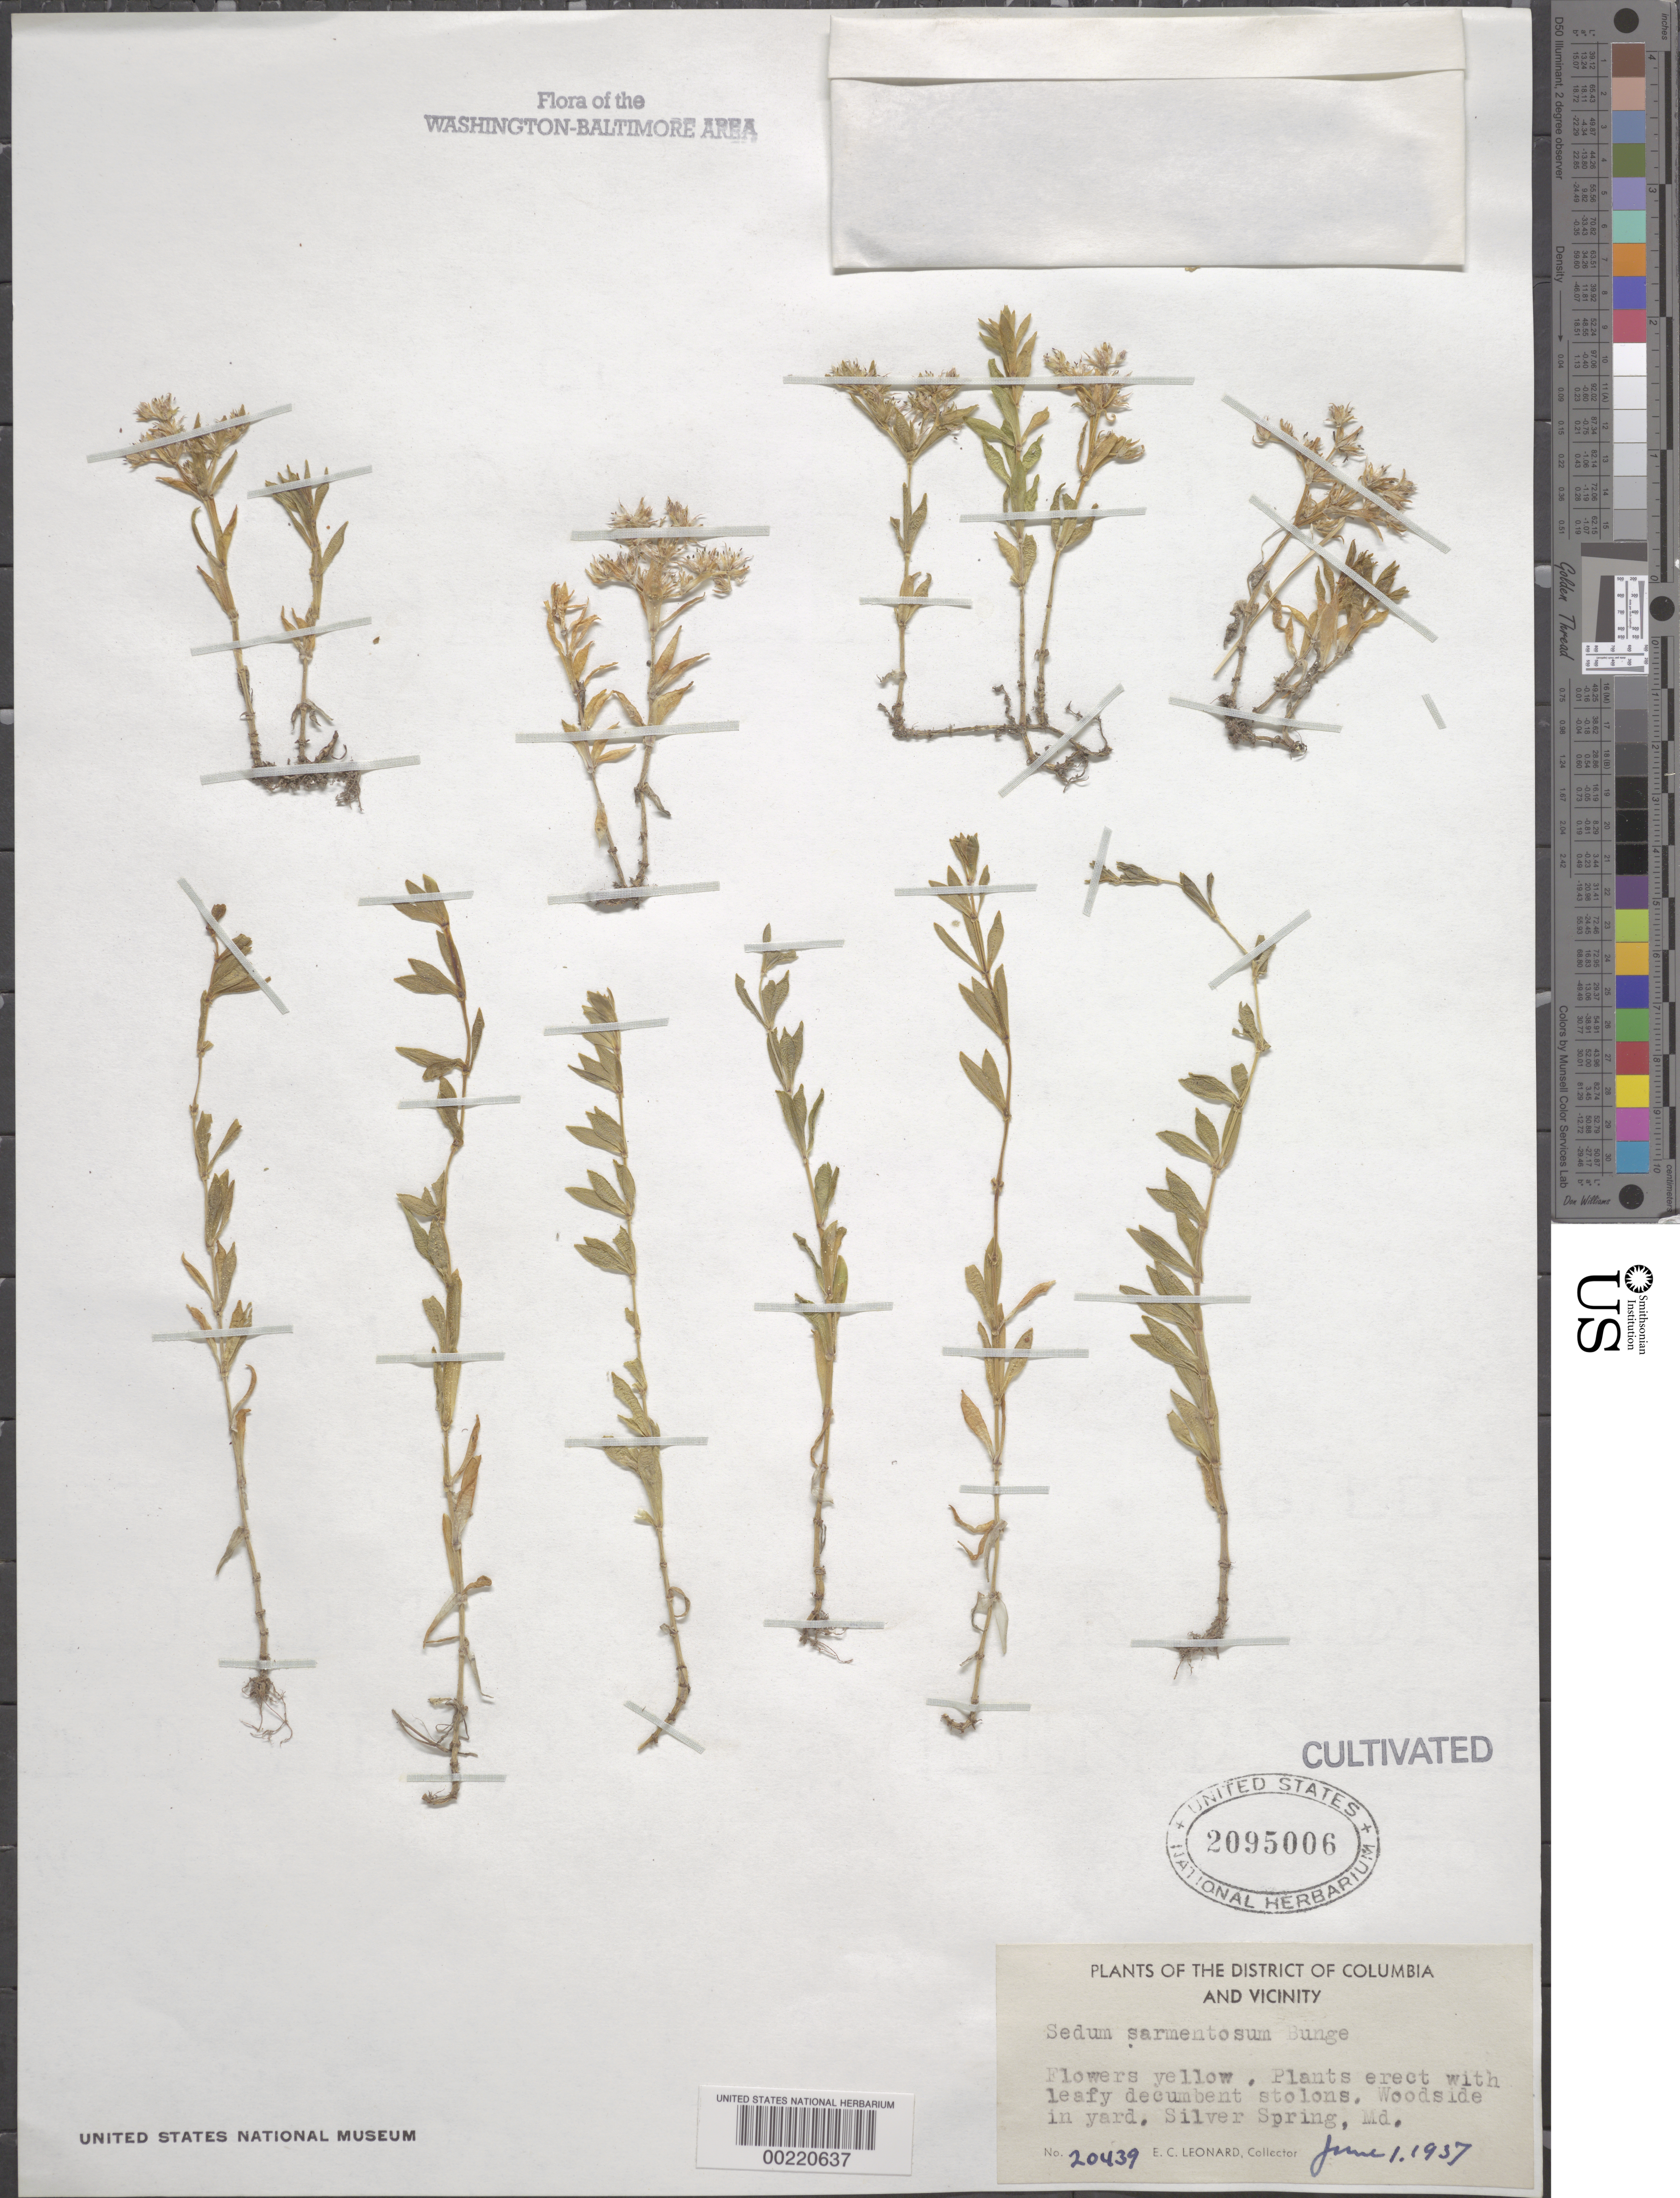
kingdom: Plantae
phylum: Tracheophyta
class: Magnoliopsida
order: Saxifragales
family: Crassulaceae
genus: Sedum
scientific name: Sedum sarmentosum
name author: Bunge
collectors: E. C. Leonard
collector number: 20439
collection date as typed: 01 Jun 1951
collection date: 1951-06-01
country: United States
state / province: Maryland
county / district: Montgomery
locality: Silver Spring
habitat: Woodside in yard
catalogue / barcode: US 2095006